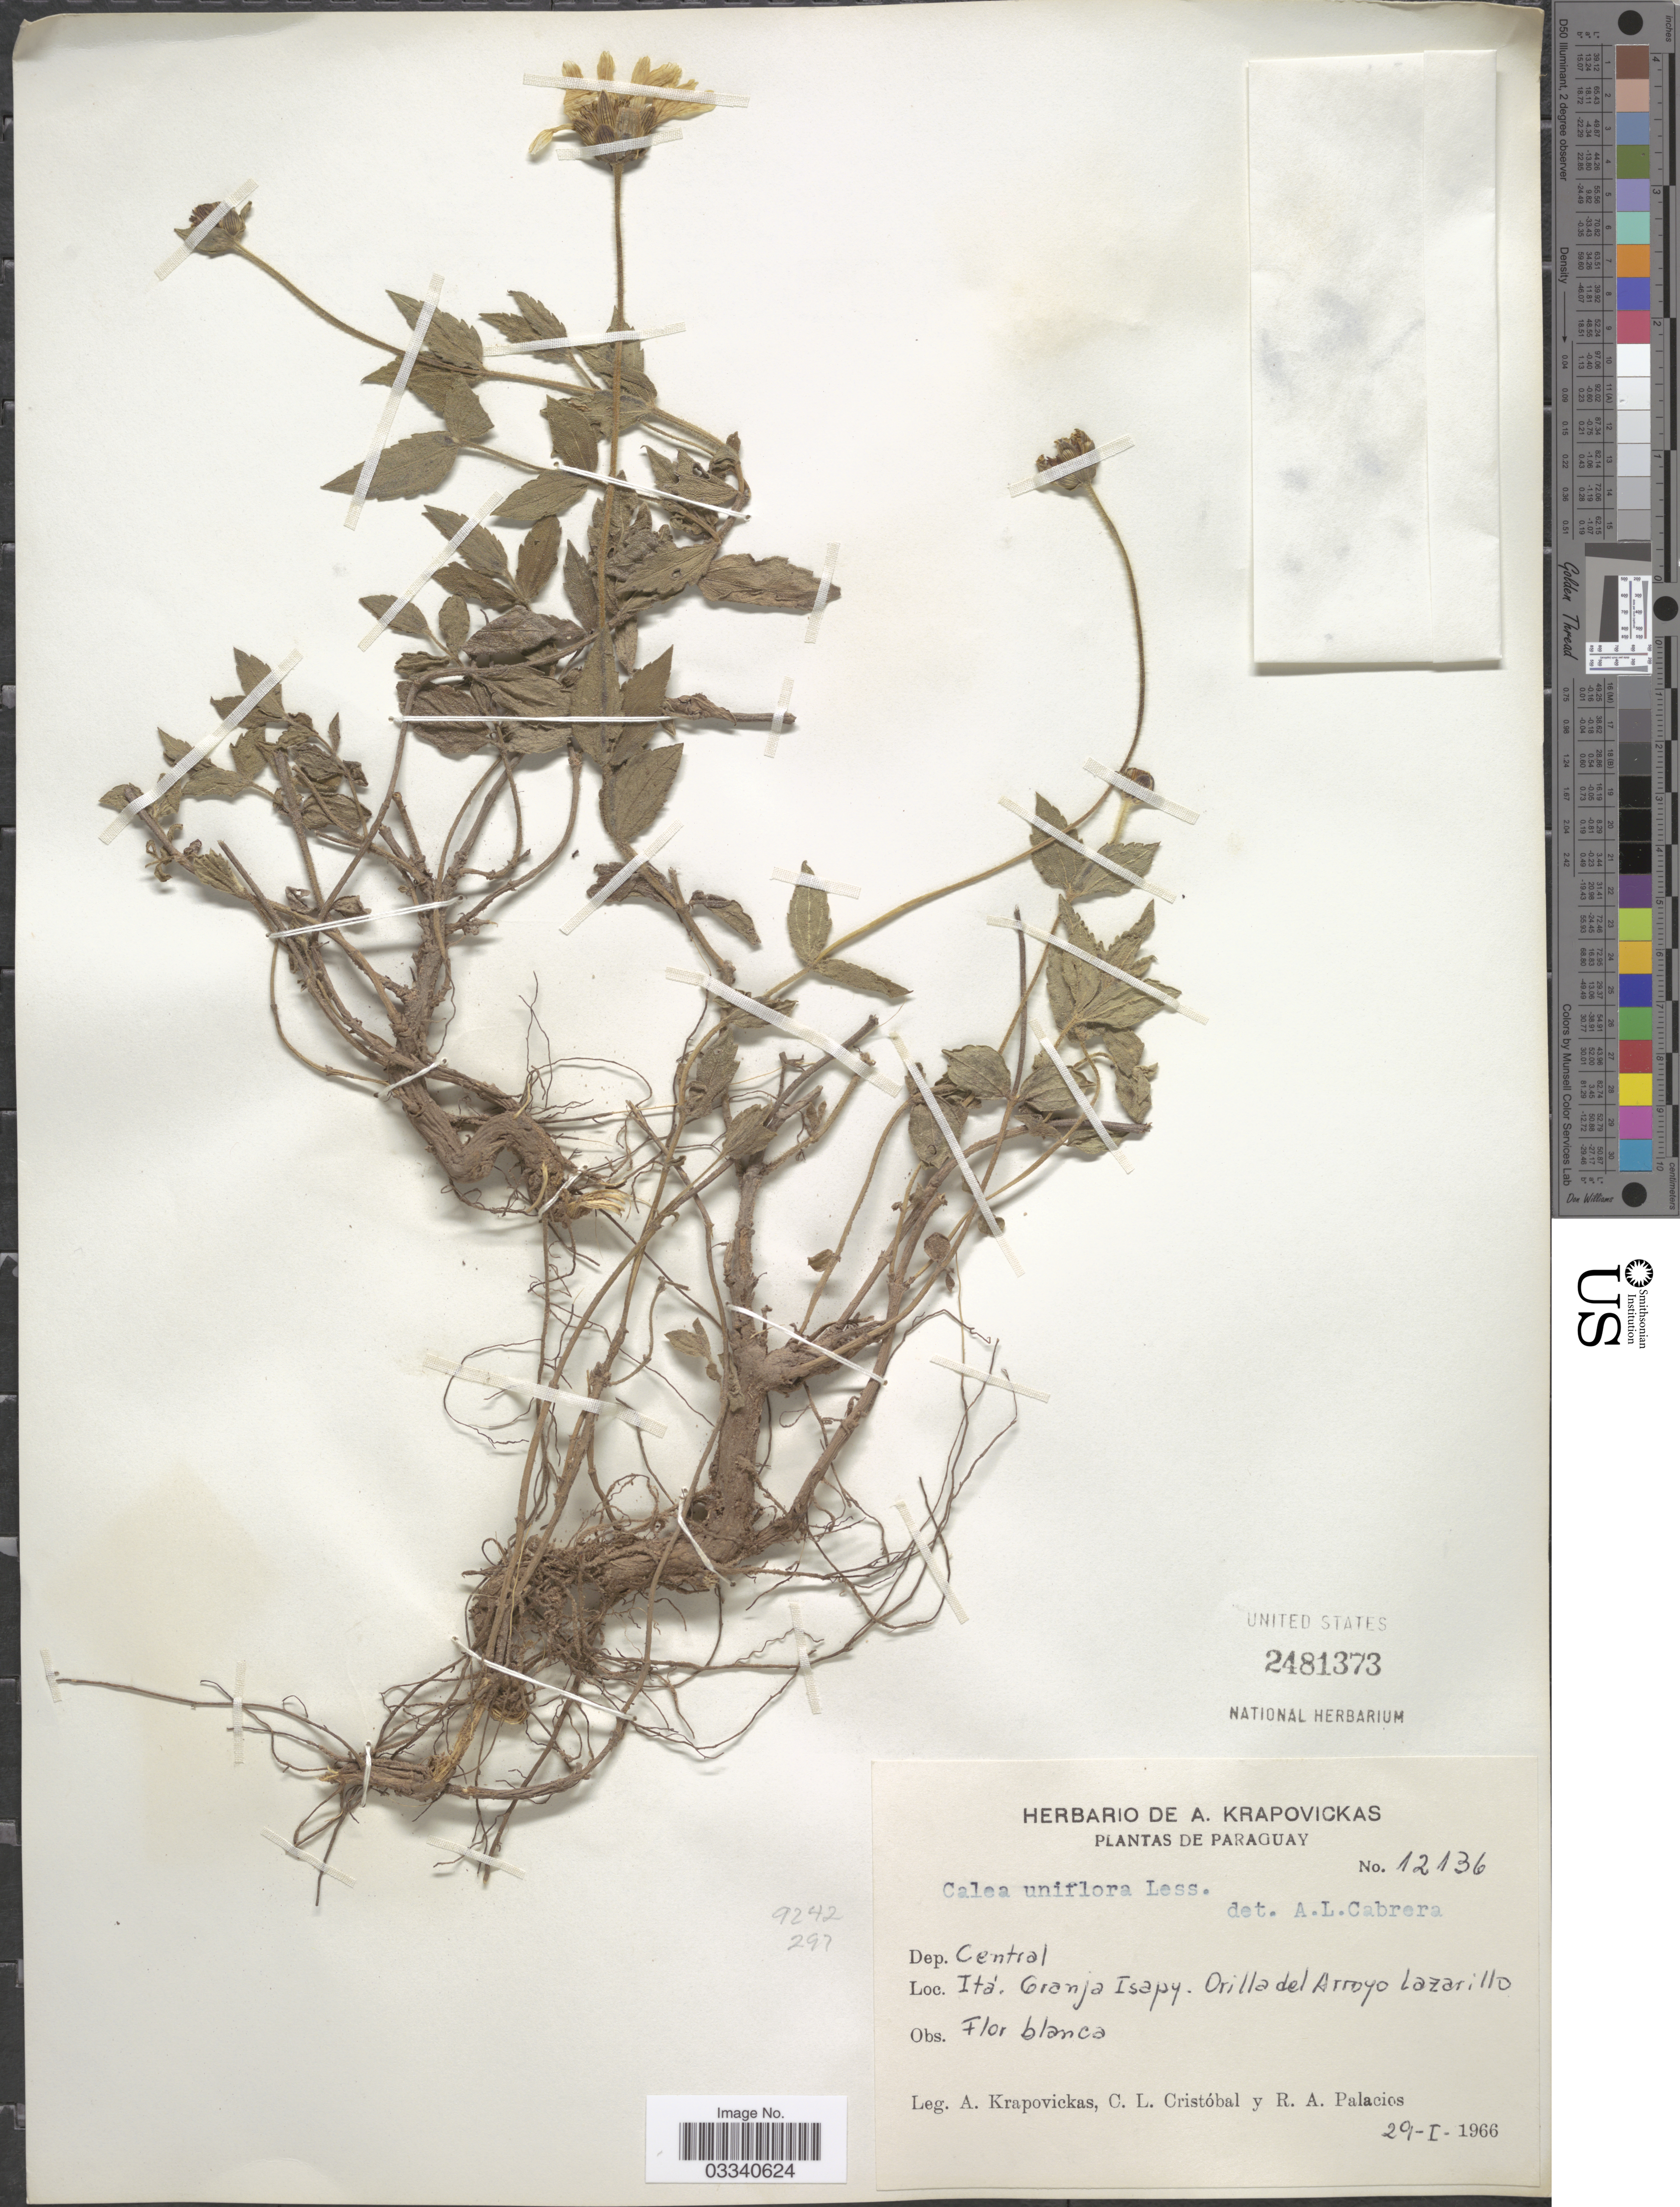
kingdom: Plantae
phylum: Tracheophyta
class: Magnoliopsida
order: Asterales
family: Asteraceae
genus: Calea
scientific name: Calea uniflora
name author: Less.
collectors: A. Krapovickas, C. L. Cristóbal & R. Palacios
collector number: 12136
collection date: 1966-01-29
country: Paraguay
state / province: Central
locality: Dep. Central. Itá. Granja Isapy. Orilla del Arroyo lazarillo. [unsure placement]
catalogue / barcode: US 2481373